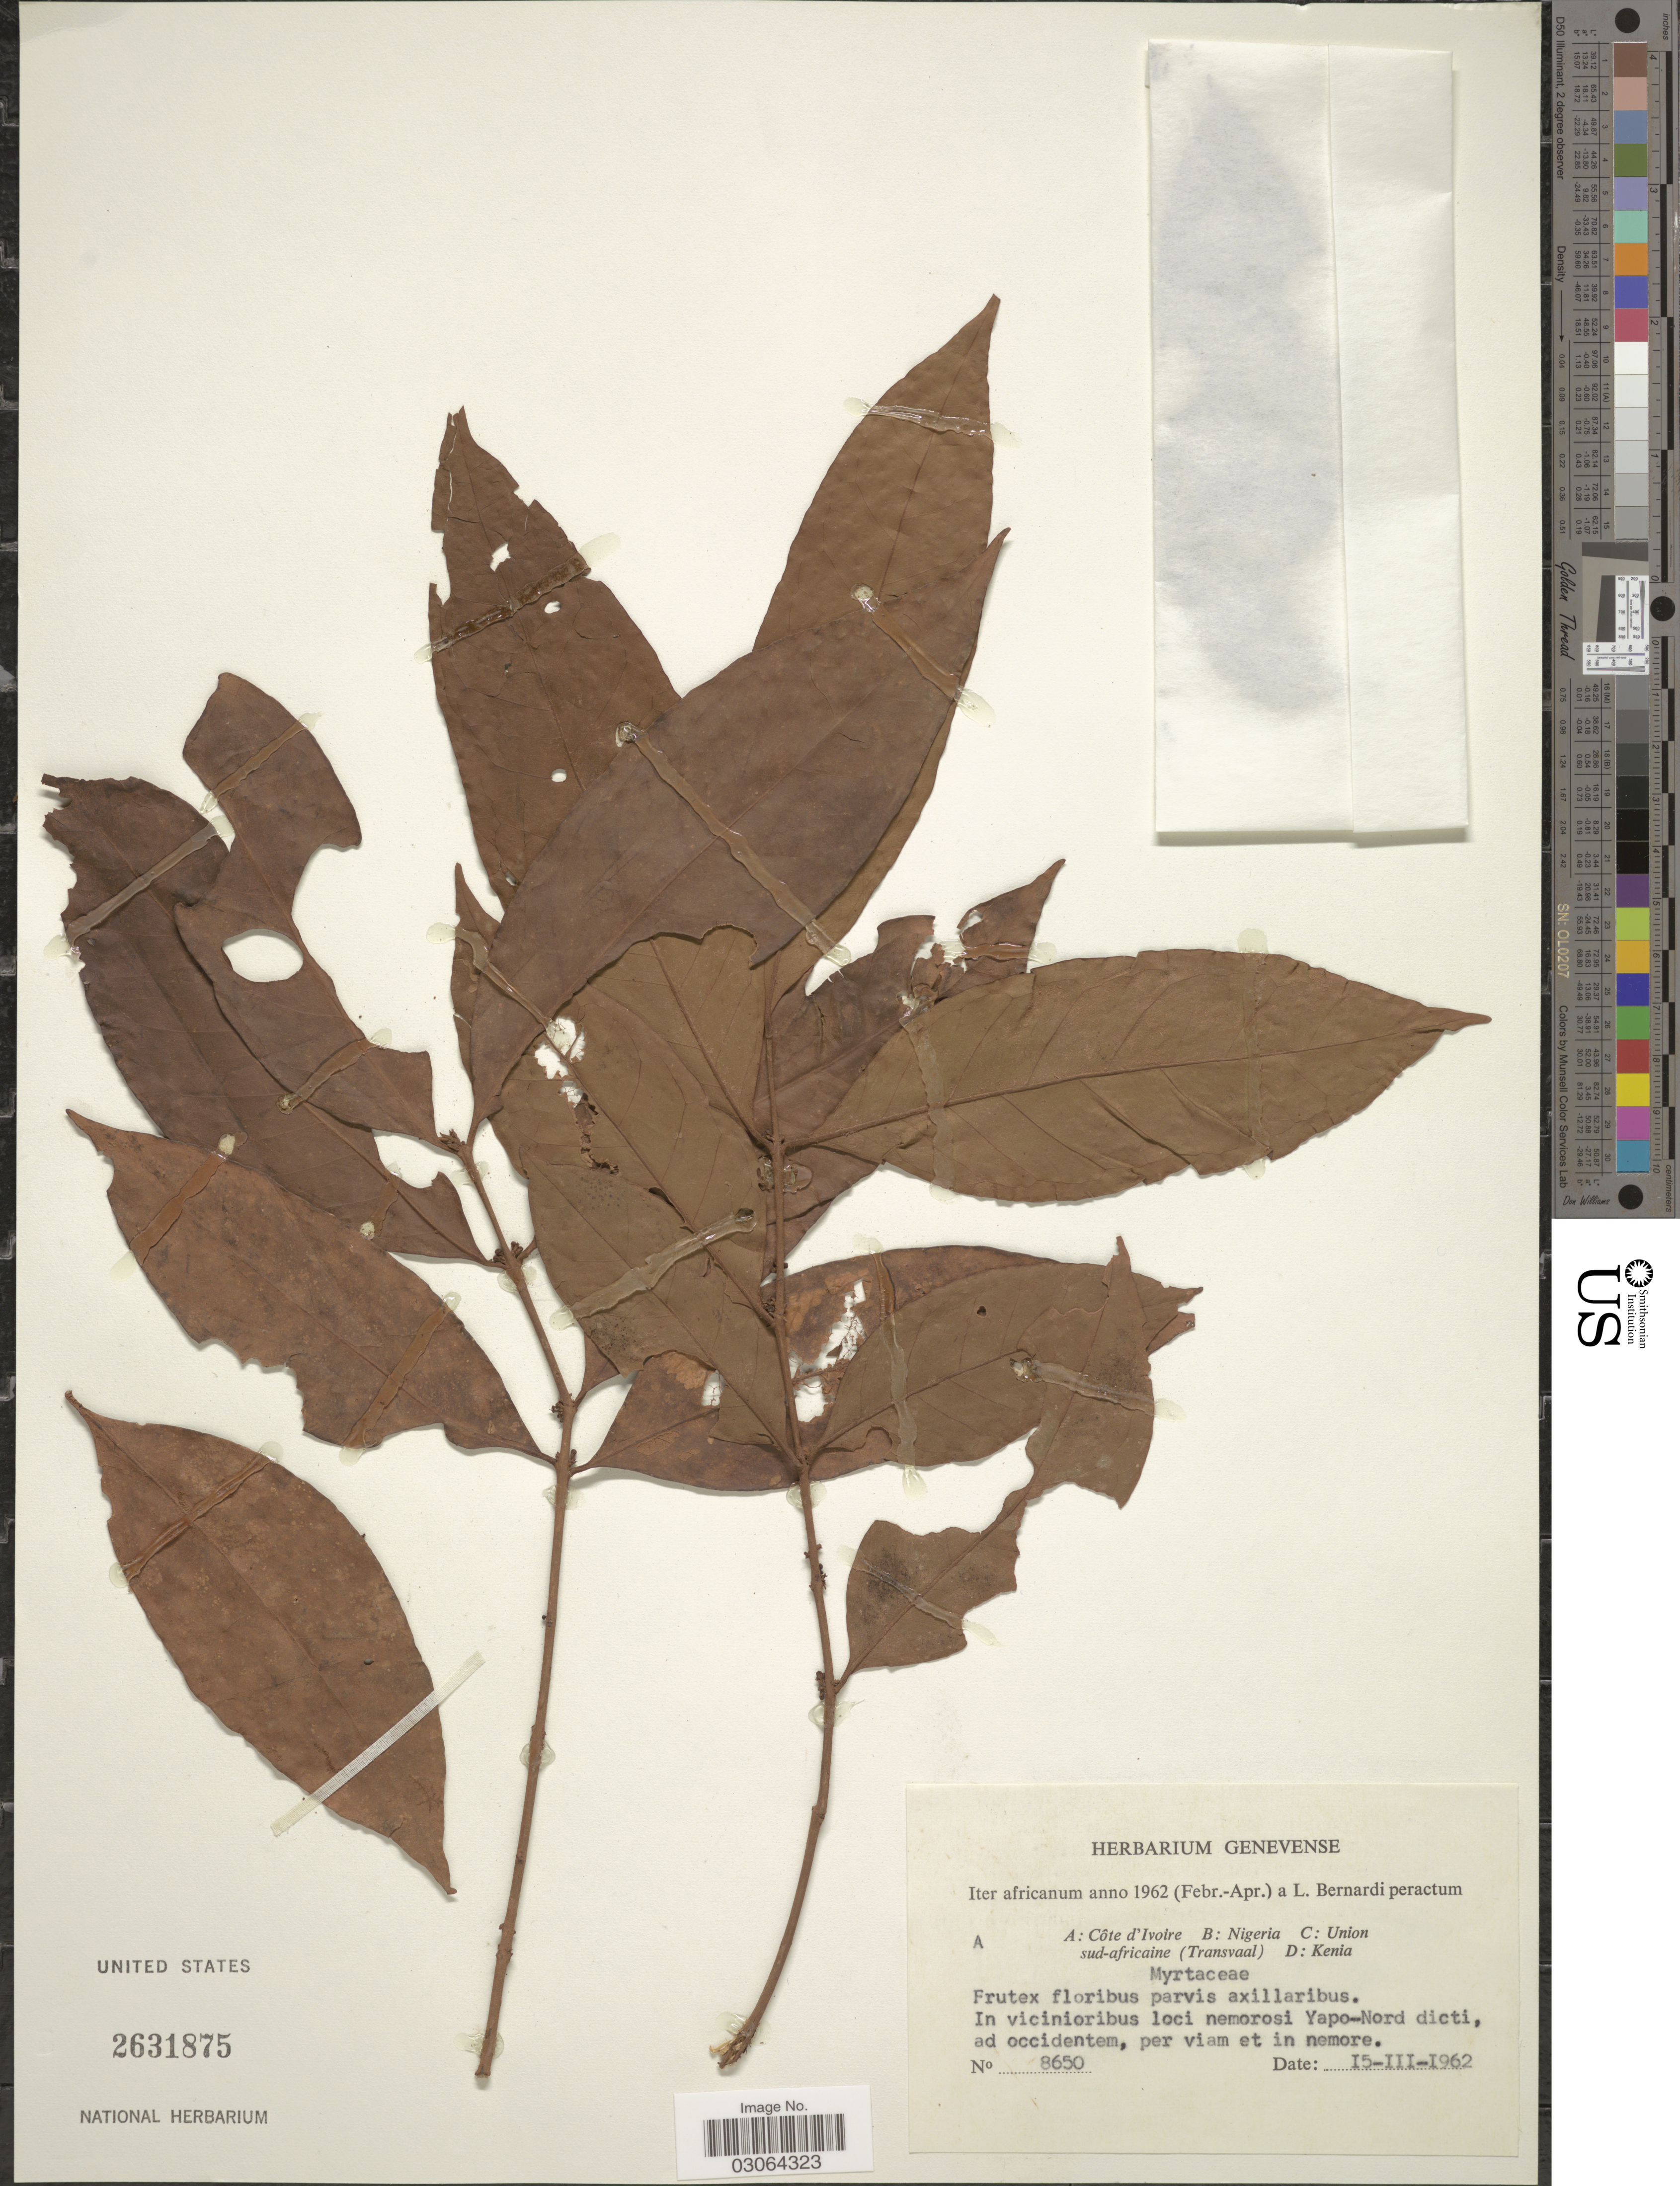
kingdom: Plantae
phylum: Tracheophyta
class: Magnoliopsida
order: Myrtales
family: Myrtaceae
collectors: L. Bernardi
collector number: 8650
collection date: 1962-03-15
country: Ivory Coast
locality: A: Côte d'Ivoire, In vicinioribus loci nemorosi Yapo-Nord dicti, ad occidentem, per viam et in nemore.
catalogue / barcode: US 2631875